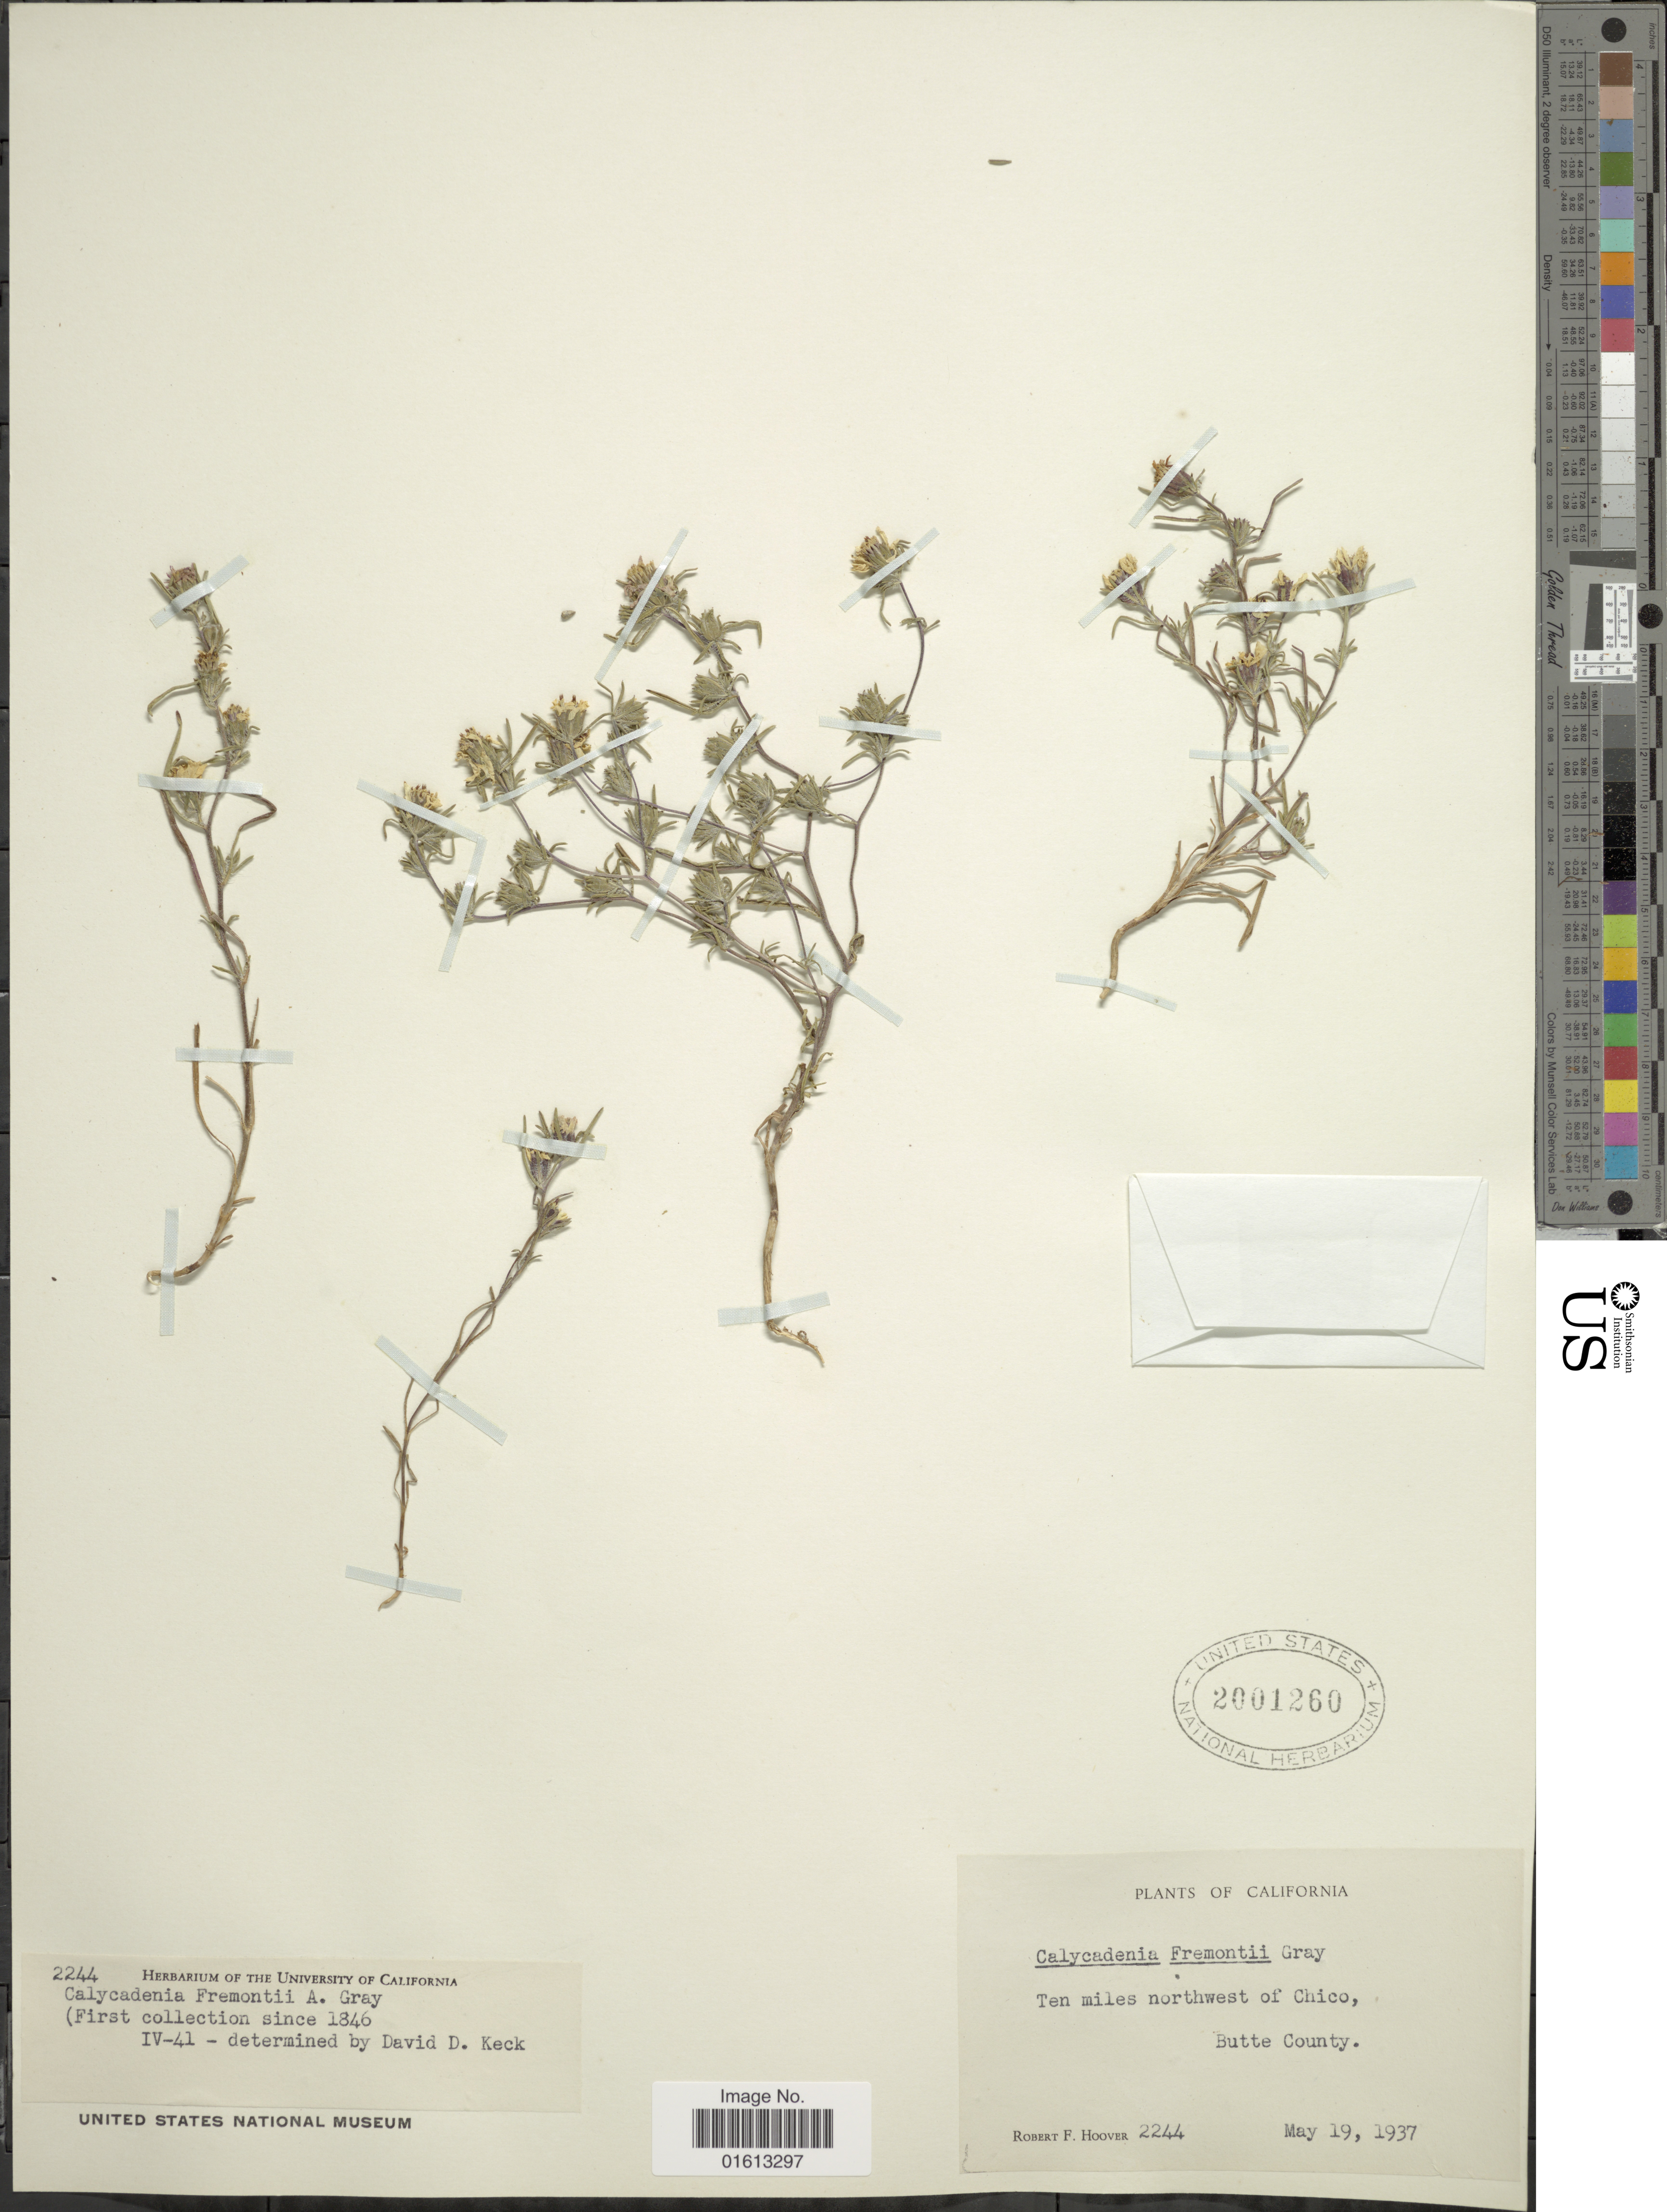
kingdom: Plantae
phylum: Tracheophyta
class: Magnoliopsida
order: Asterales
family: Asteraceae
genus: Calycadenia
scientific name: Calycadenia fremontii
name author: A. Gray in Emory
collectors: R. F. Hoover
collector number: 2244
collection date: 1937-05-19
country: United States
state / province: California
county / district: Butte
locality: Ten miles northwest of Chico, Butte County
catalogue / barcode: US 2001260